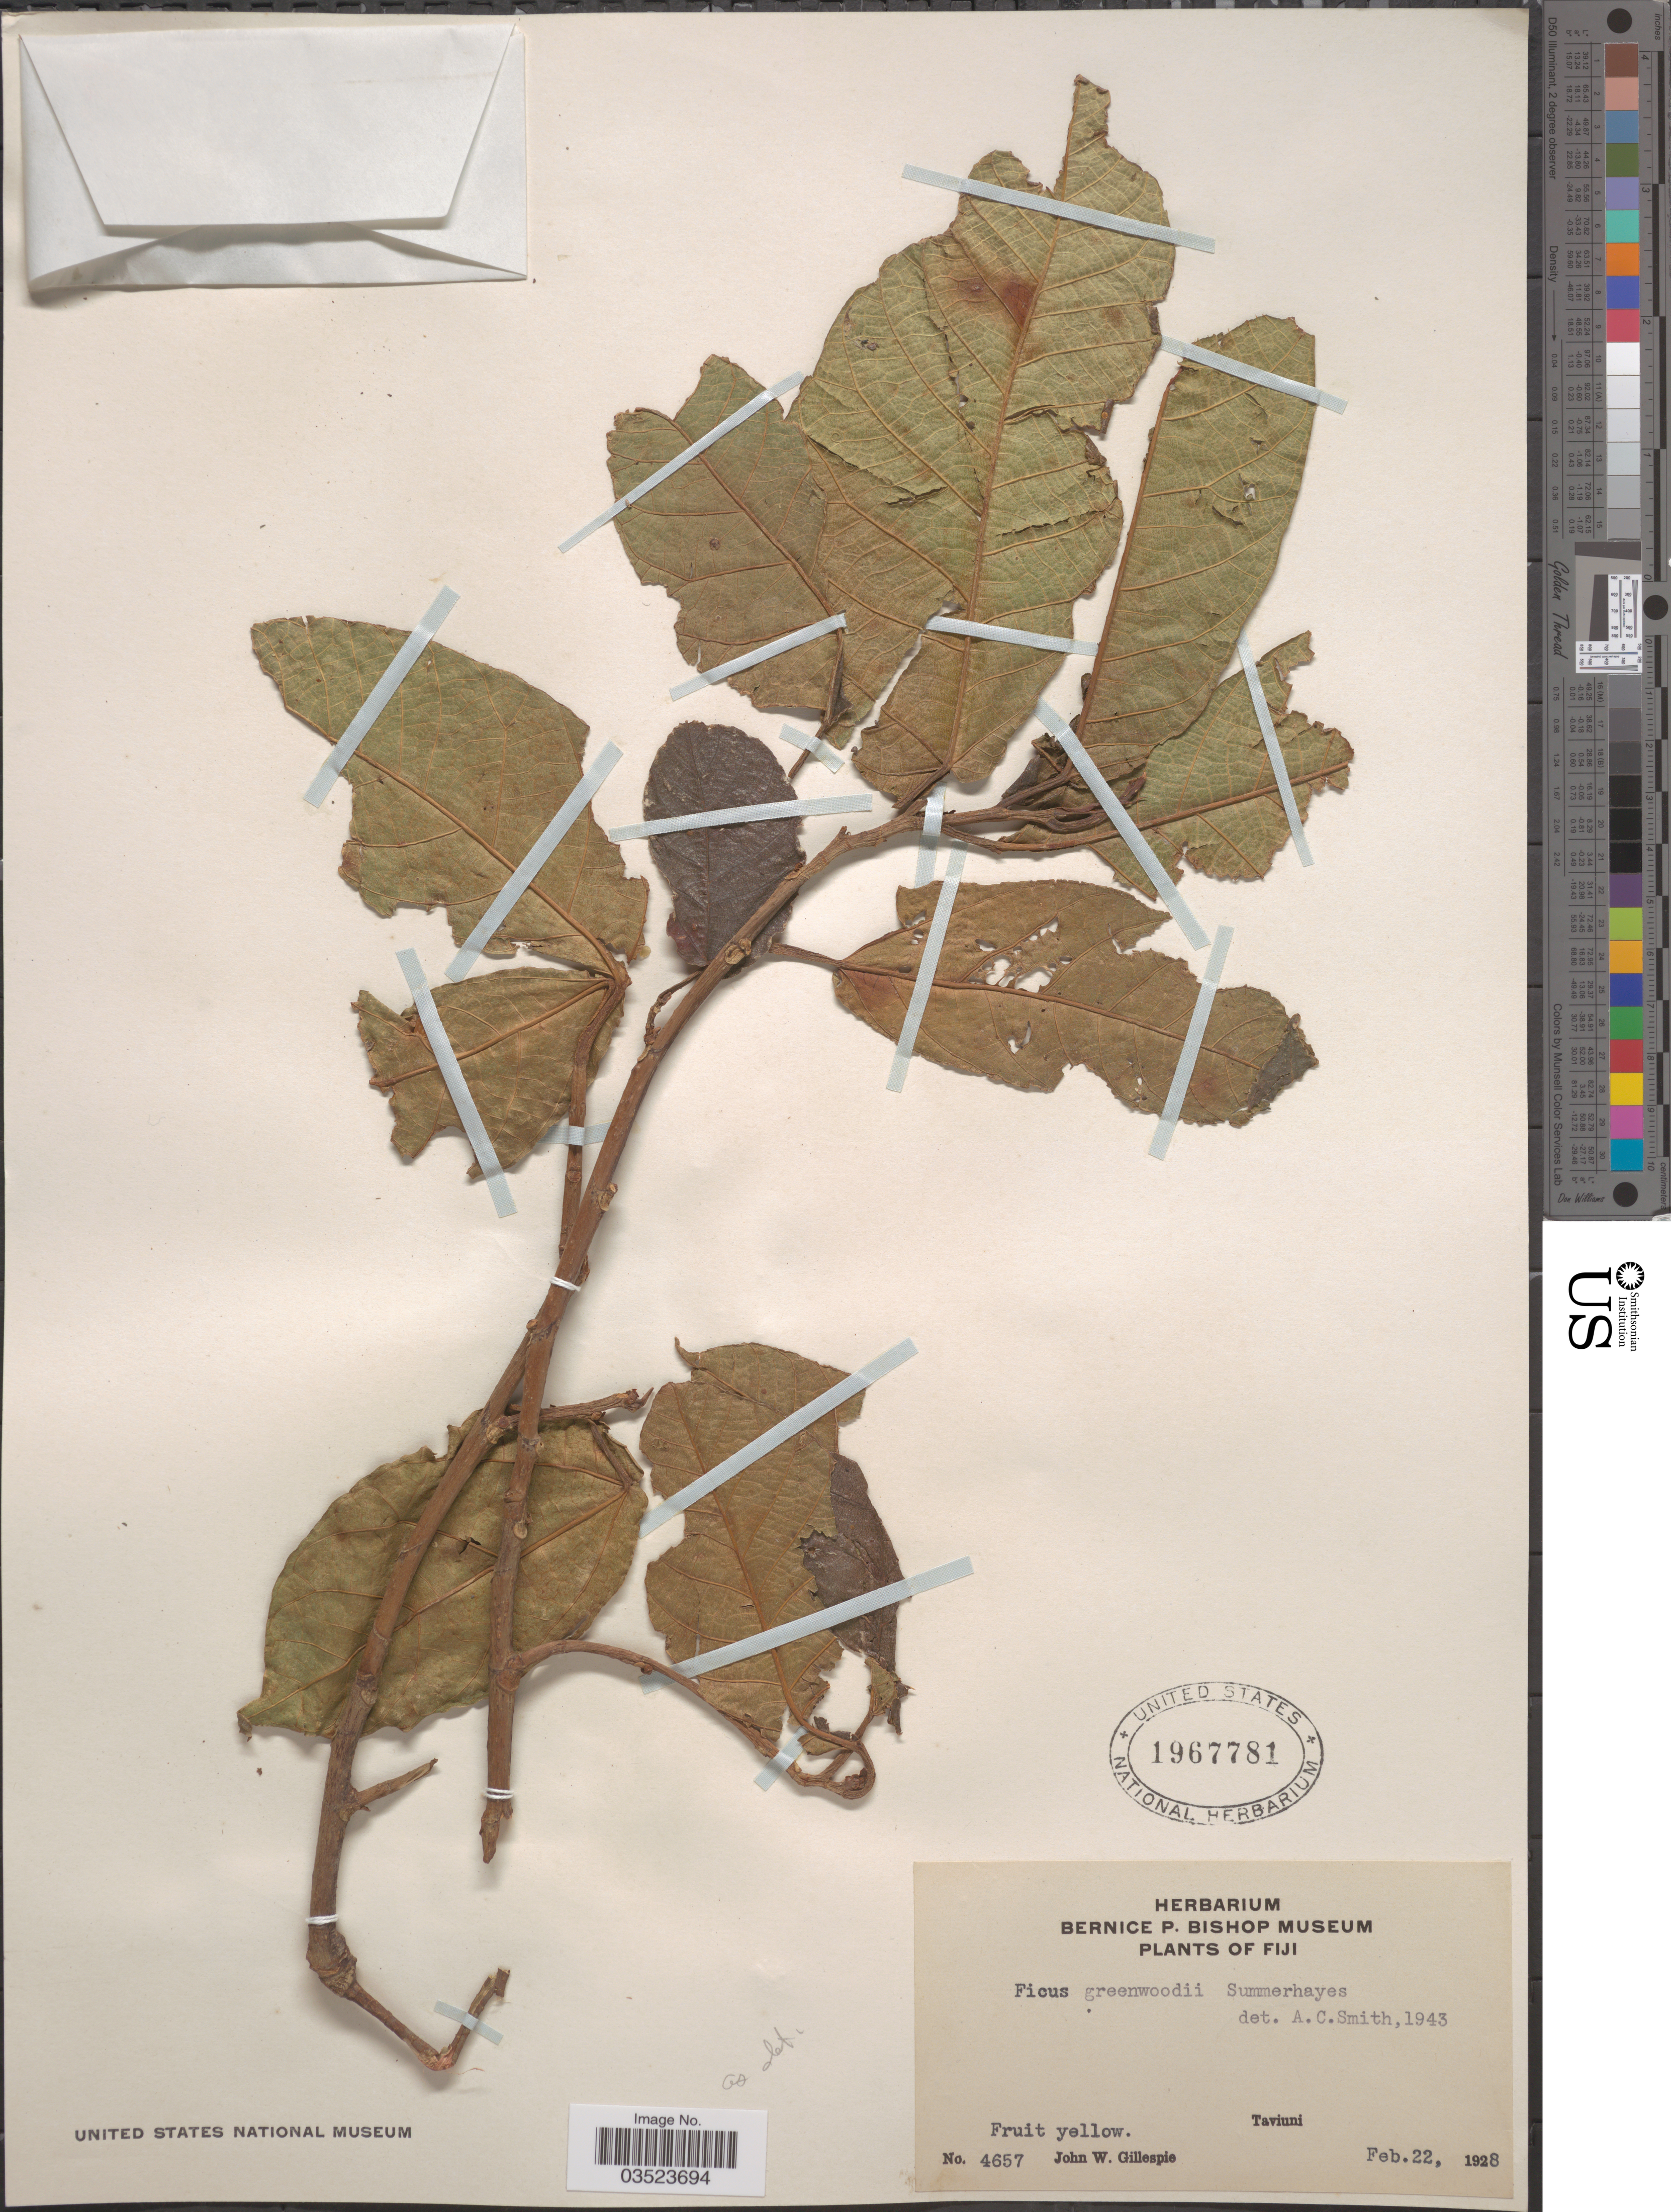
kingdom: Plantae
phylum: Tracheophyta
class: Magnoliopsida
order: Rosales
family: Moraceae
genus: Ficus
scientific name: Ficus greenwoodii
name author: Summerh.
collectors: J. W. Gillespie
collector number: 4657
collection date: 1928-02-22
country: Fiji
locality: Taviuni.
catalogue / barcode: US 1967781